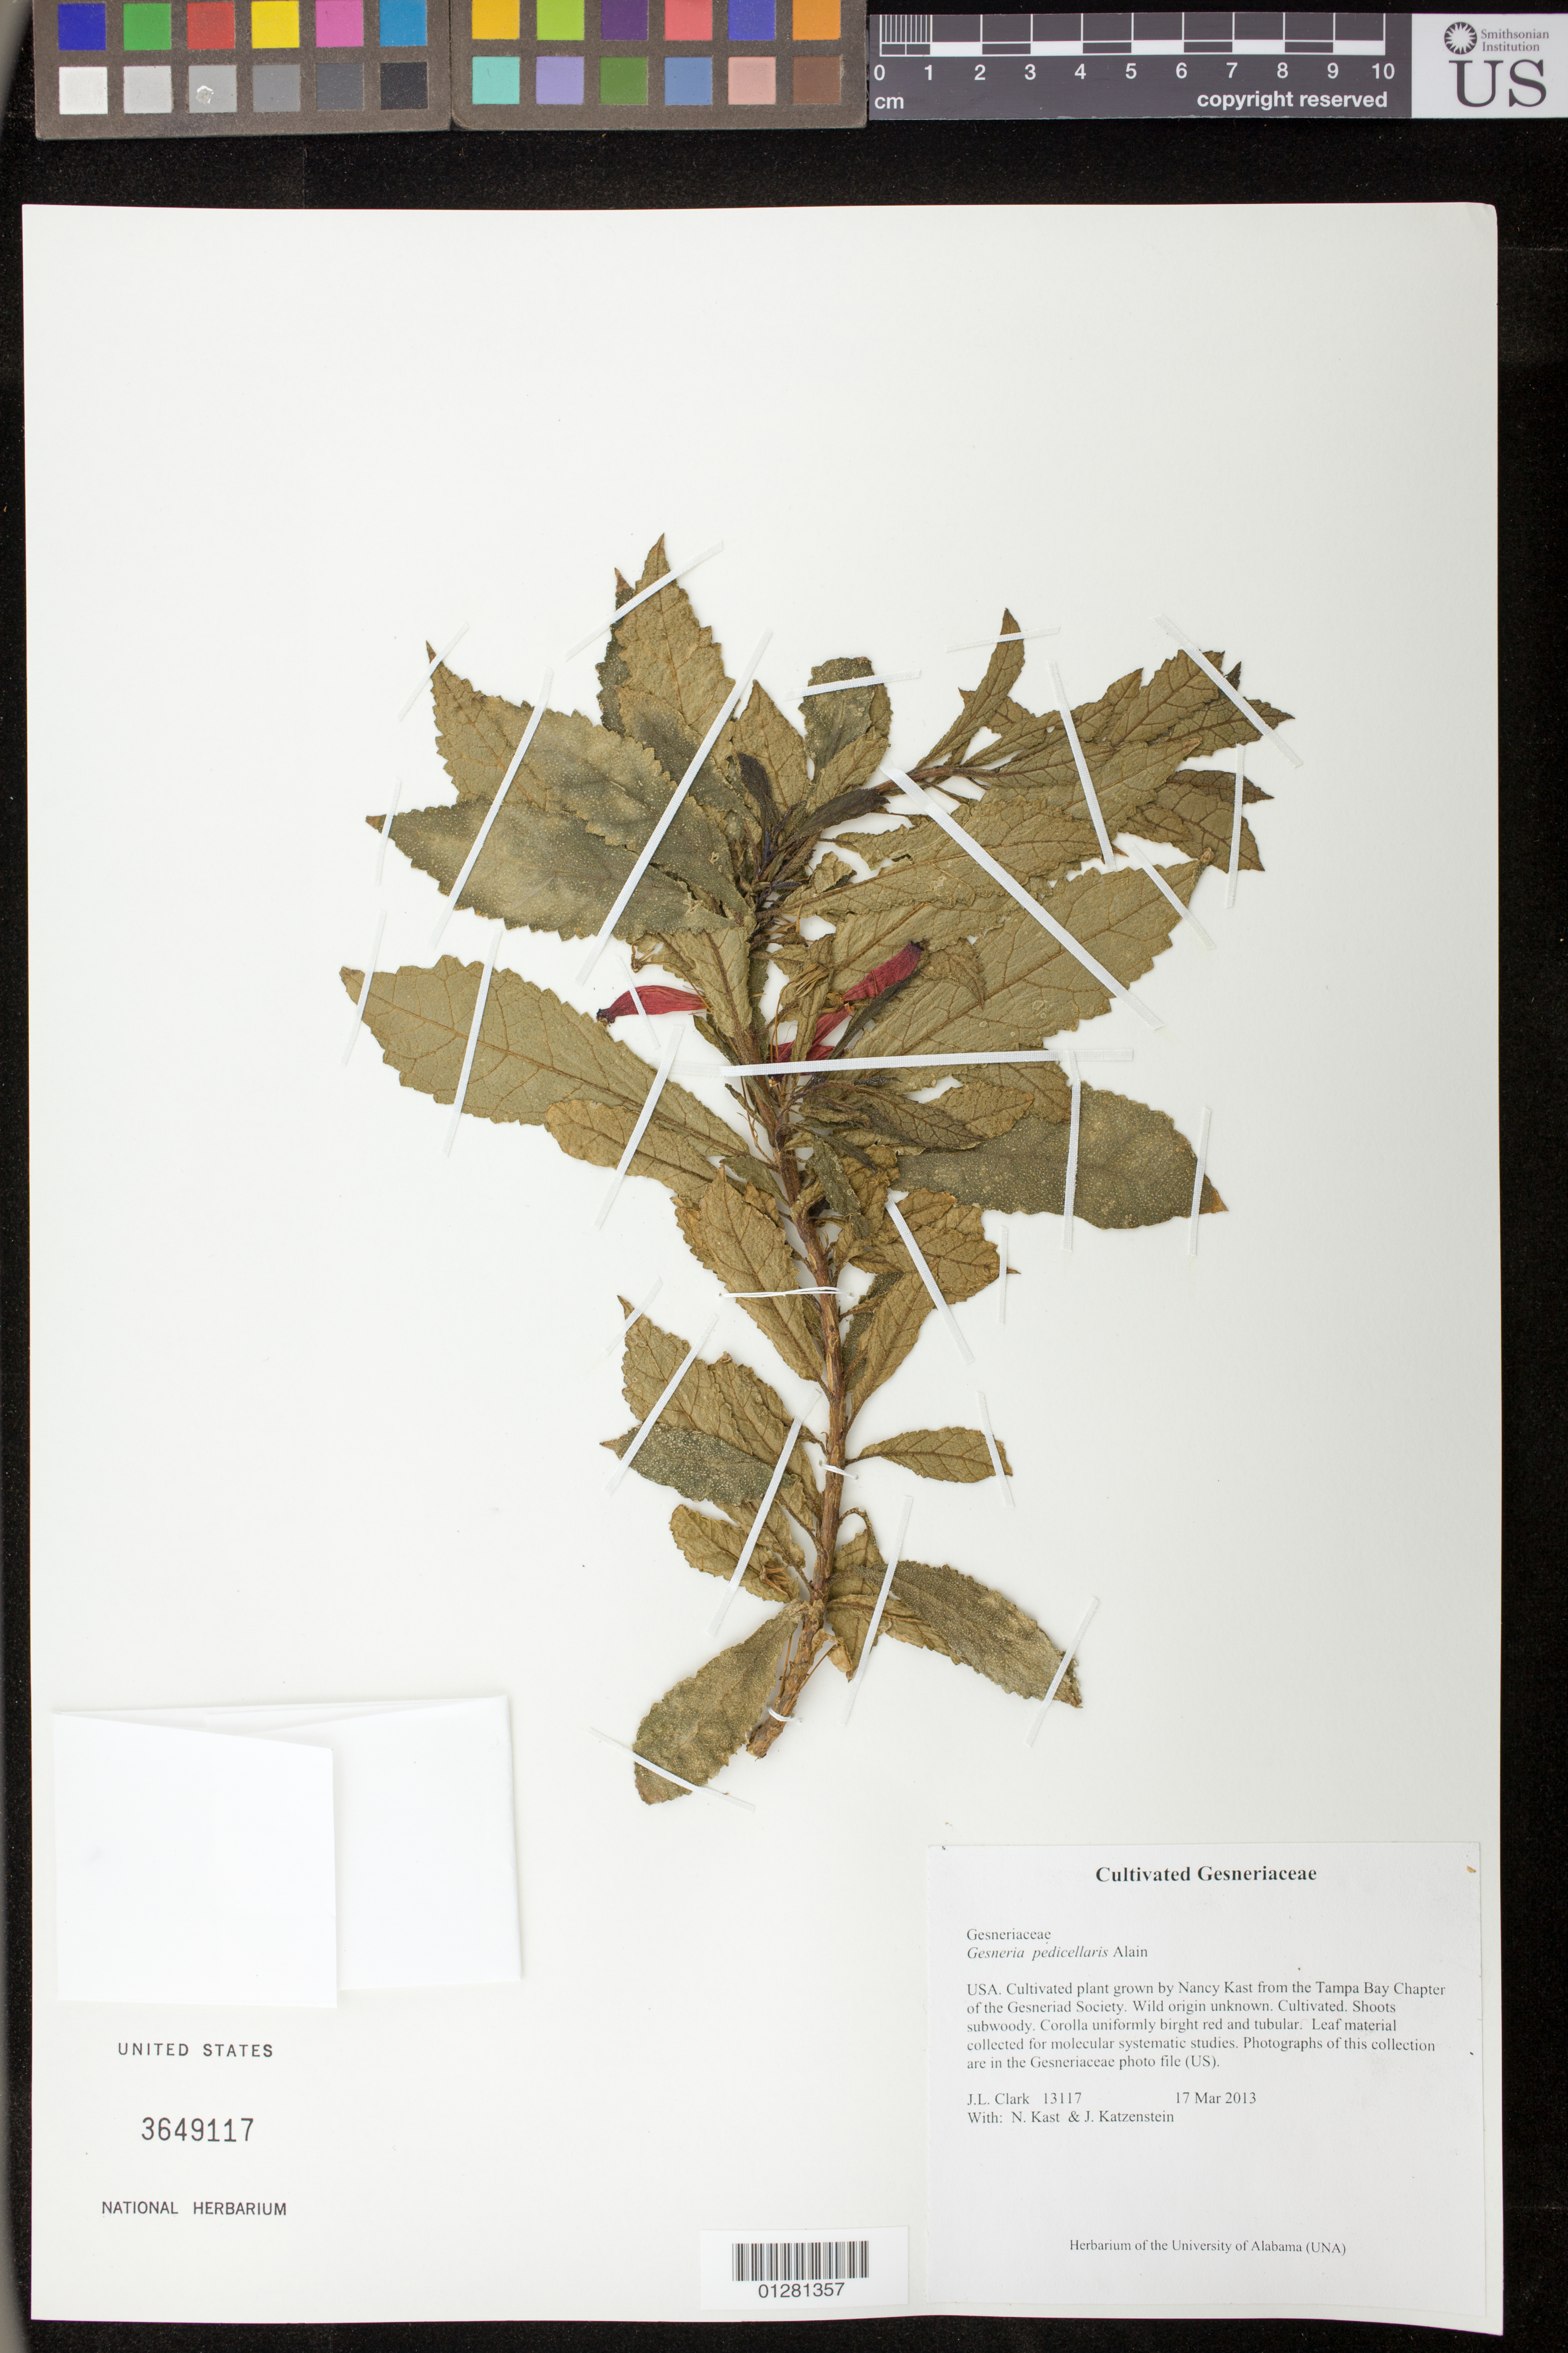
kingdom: Plantae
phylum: Tracheophyta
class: Magnoliopsida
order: Lamiales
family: Gesneriaceae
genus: Gesneria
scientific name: Gesneria pedicellaris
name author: Alain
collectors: J. L. Clark, N. Kast & J. Katzenstein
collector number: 13117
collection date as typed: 17 Mar 2013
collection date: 2013-03-17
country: United States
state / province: Florida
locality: Cultivated plant grown by Nancy Kast from the Tampa Bay Chapter of the Gesneriad Society.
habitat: Cultivated. Subwoody.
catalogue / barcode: US 3649117